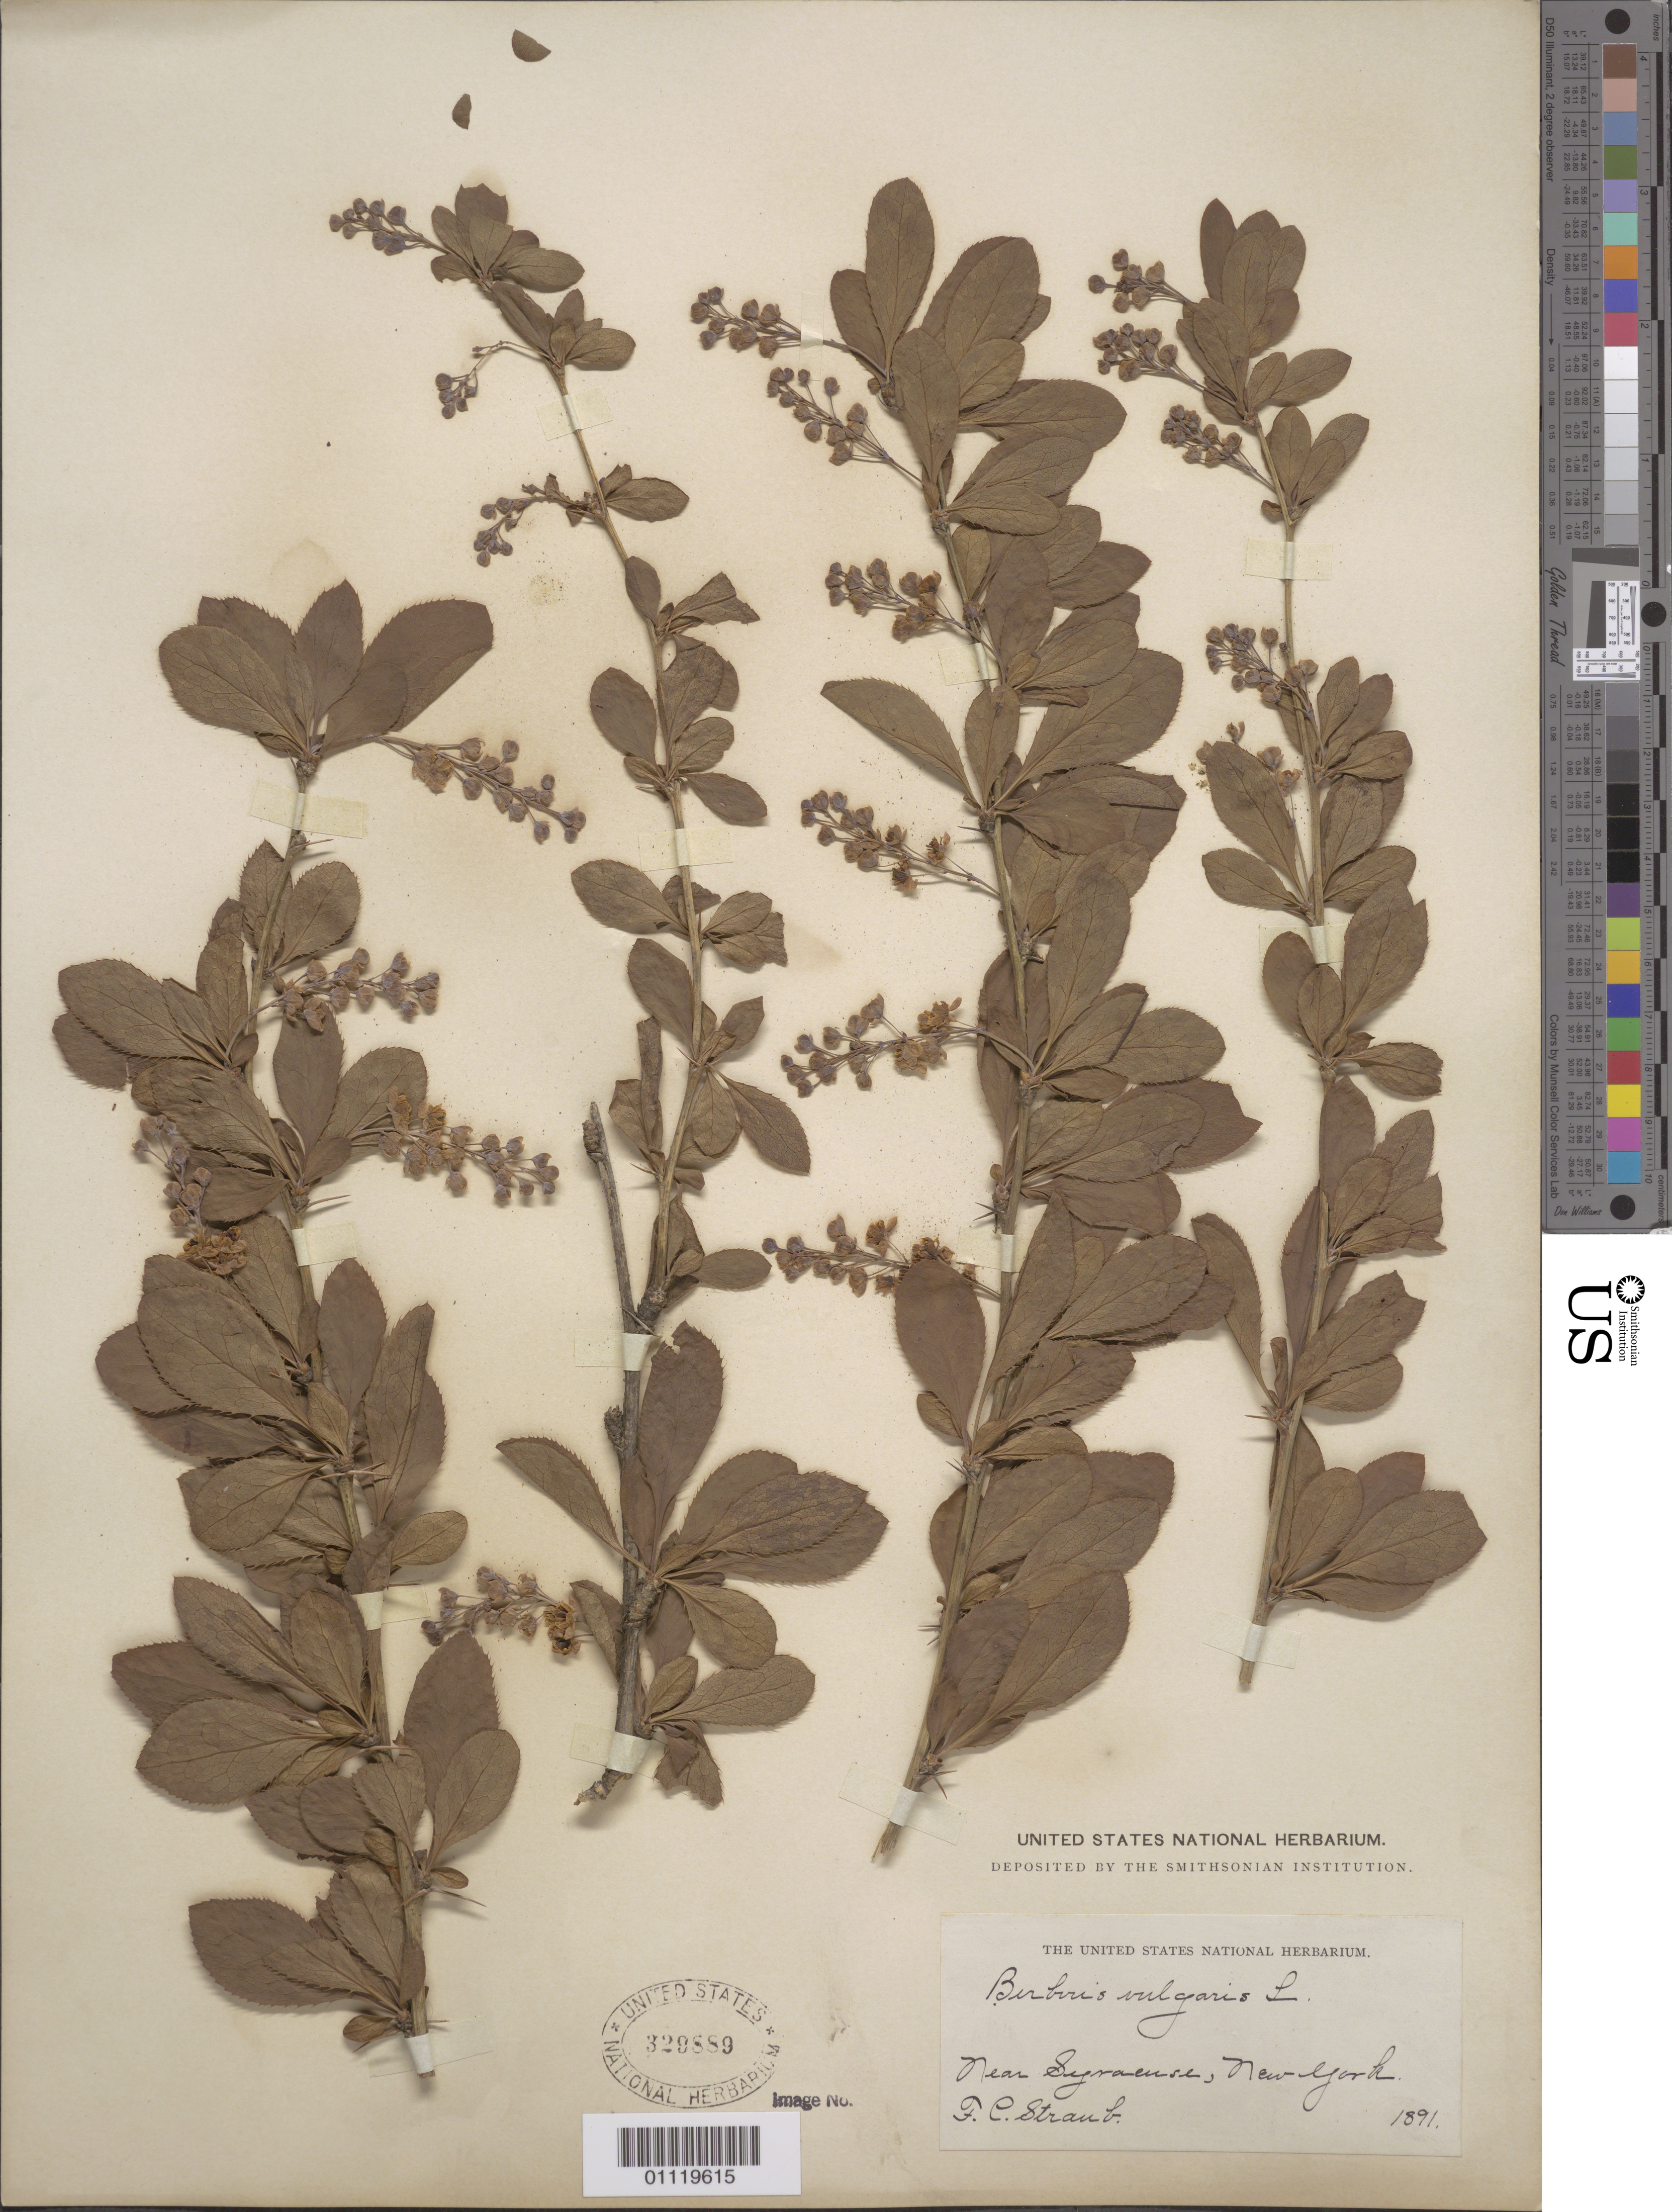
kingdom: Plantae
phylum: Tracheophyta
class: Magnoliopsida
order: Ranunculales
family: Berberidaceae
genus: Berberis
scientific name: Berberis vulgaris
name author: L.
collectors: F. Straub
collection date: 1891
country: United States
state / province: New York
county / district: Onondaga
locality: Near Syracuse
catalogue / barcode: US 329889